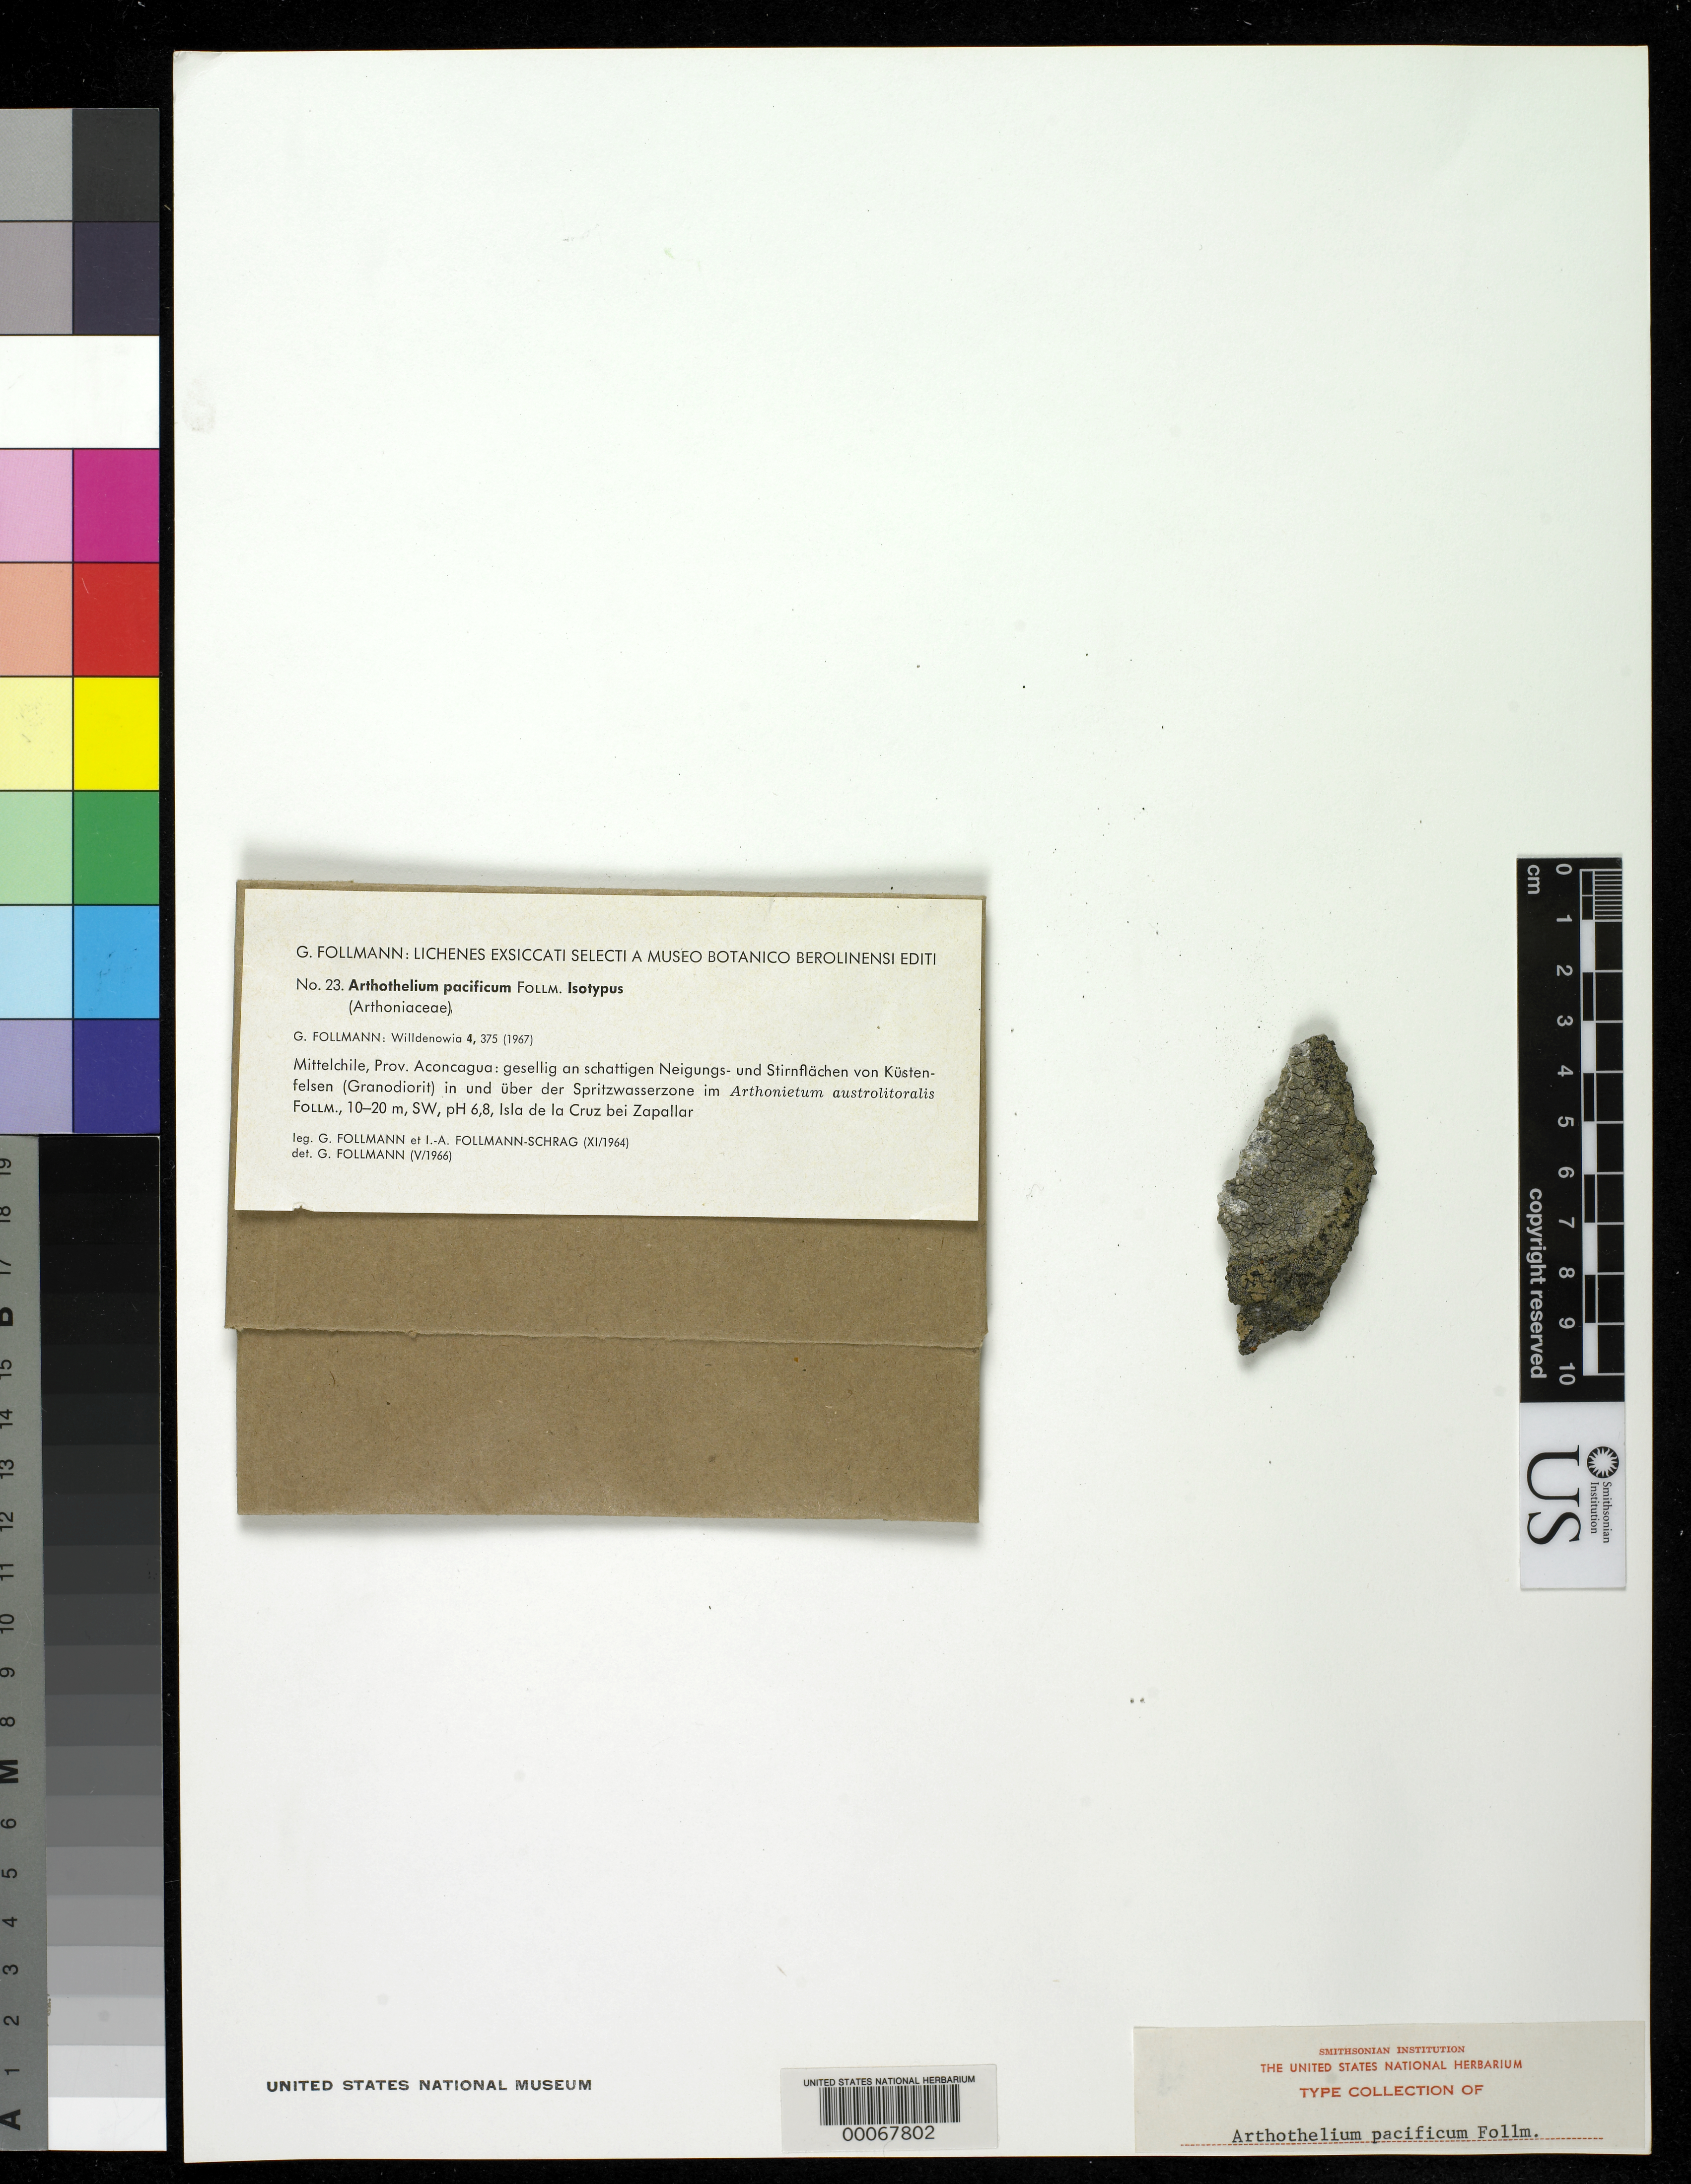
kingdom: Fungi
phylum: Ascomycota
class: Arthoniomycetes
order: Arthoniales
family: Arthoniaceae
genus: Arthothelium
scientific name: Arthothelium pacificum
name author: Follmann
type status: Isotype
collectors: G. Follmann & -. Follman-Schrag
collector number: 23 Follm. Exs.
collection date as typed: Nov 1964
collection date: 1964-11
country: Chile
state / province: Valparaíso (V)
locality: Aconcagua, Isla de La Cruz prope Zapallar. [Isla de La Cruz near Zapallar.]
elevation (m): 10